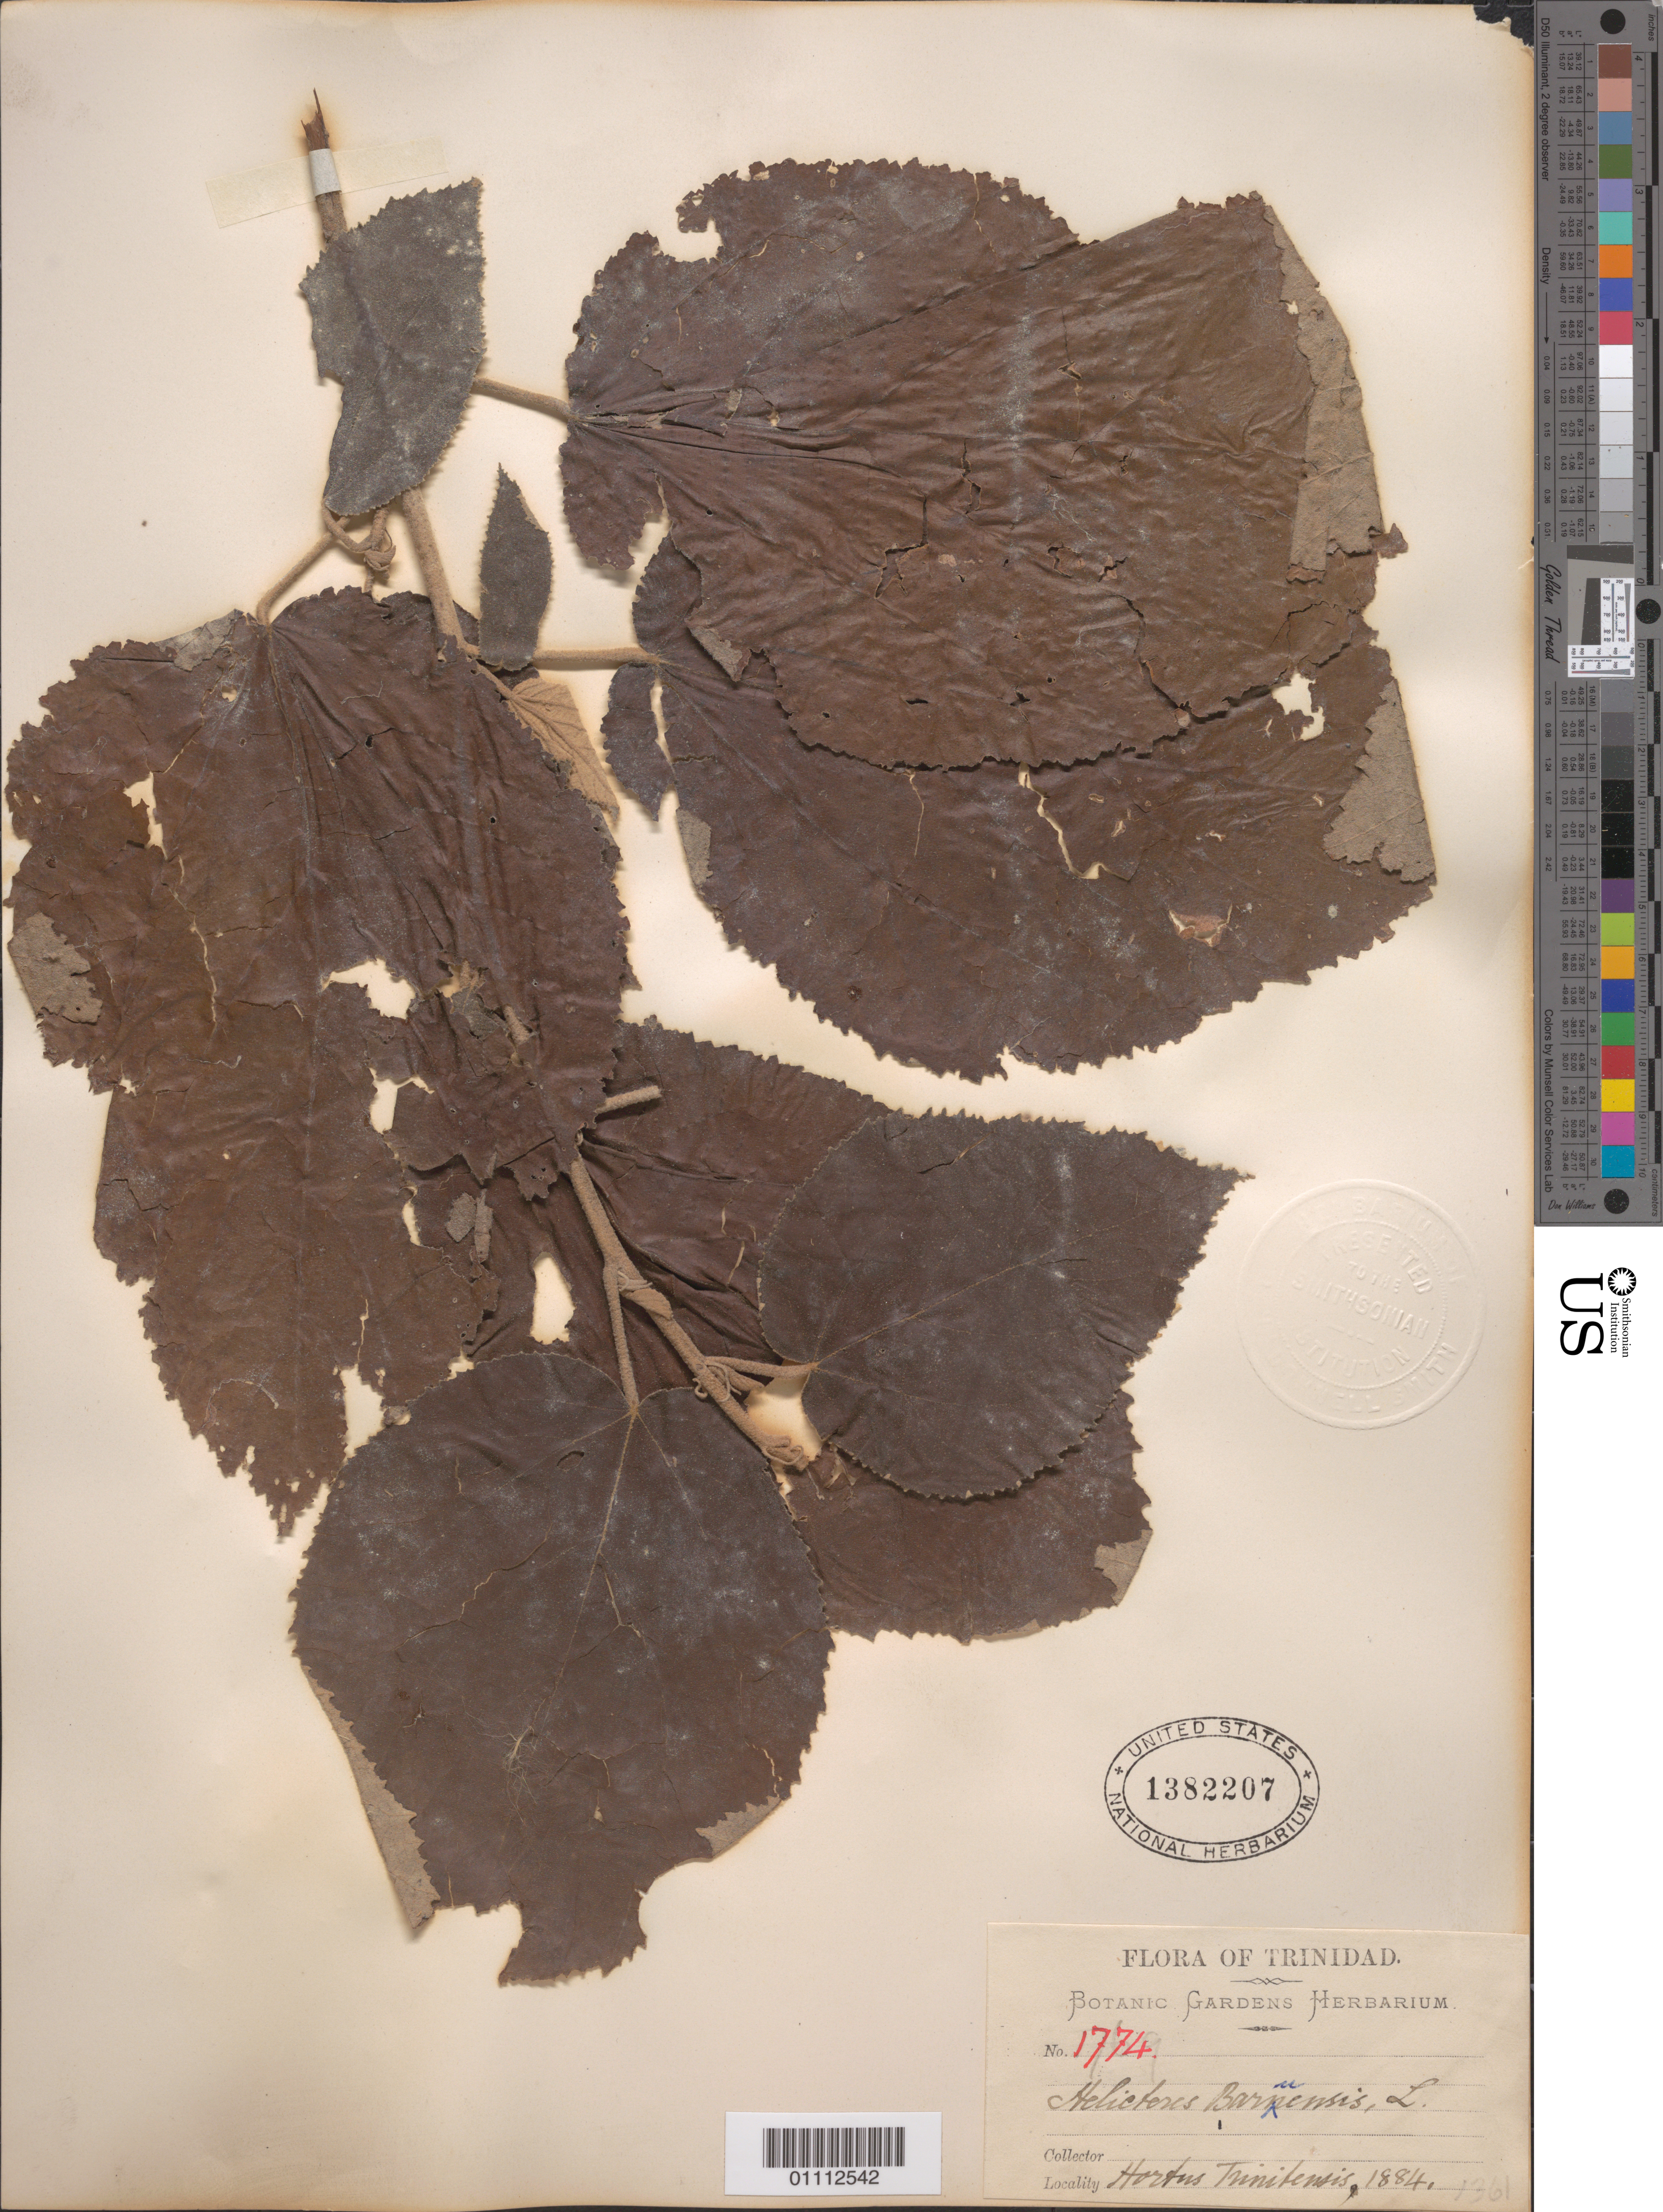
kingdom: Plantae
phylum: Tracheophyta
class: Magnoliopsida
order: Malvales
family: Malvaceae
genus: Helicteres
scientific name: Helicteres baruensis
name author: Jacq.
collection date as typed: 1884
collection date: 1884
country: Trinidad and Tobago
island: Trinidad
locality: Hortus Trinitensis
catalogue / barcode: US 1382207